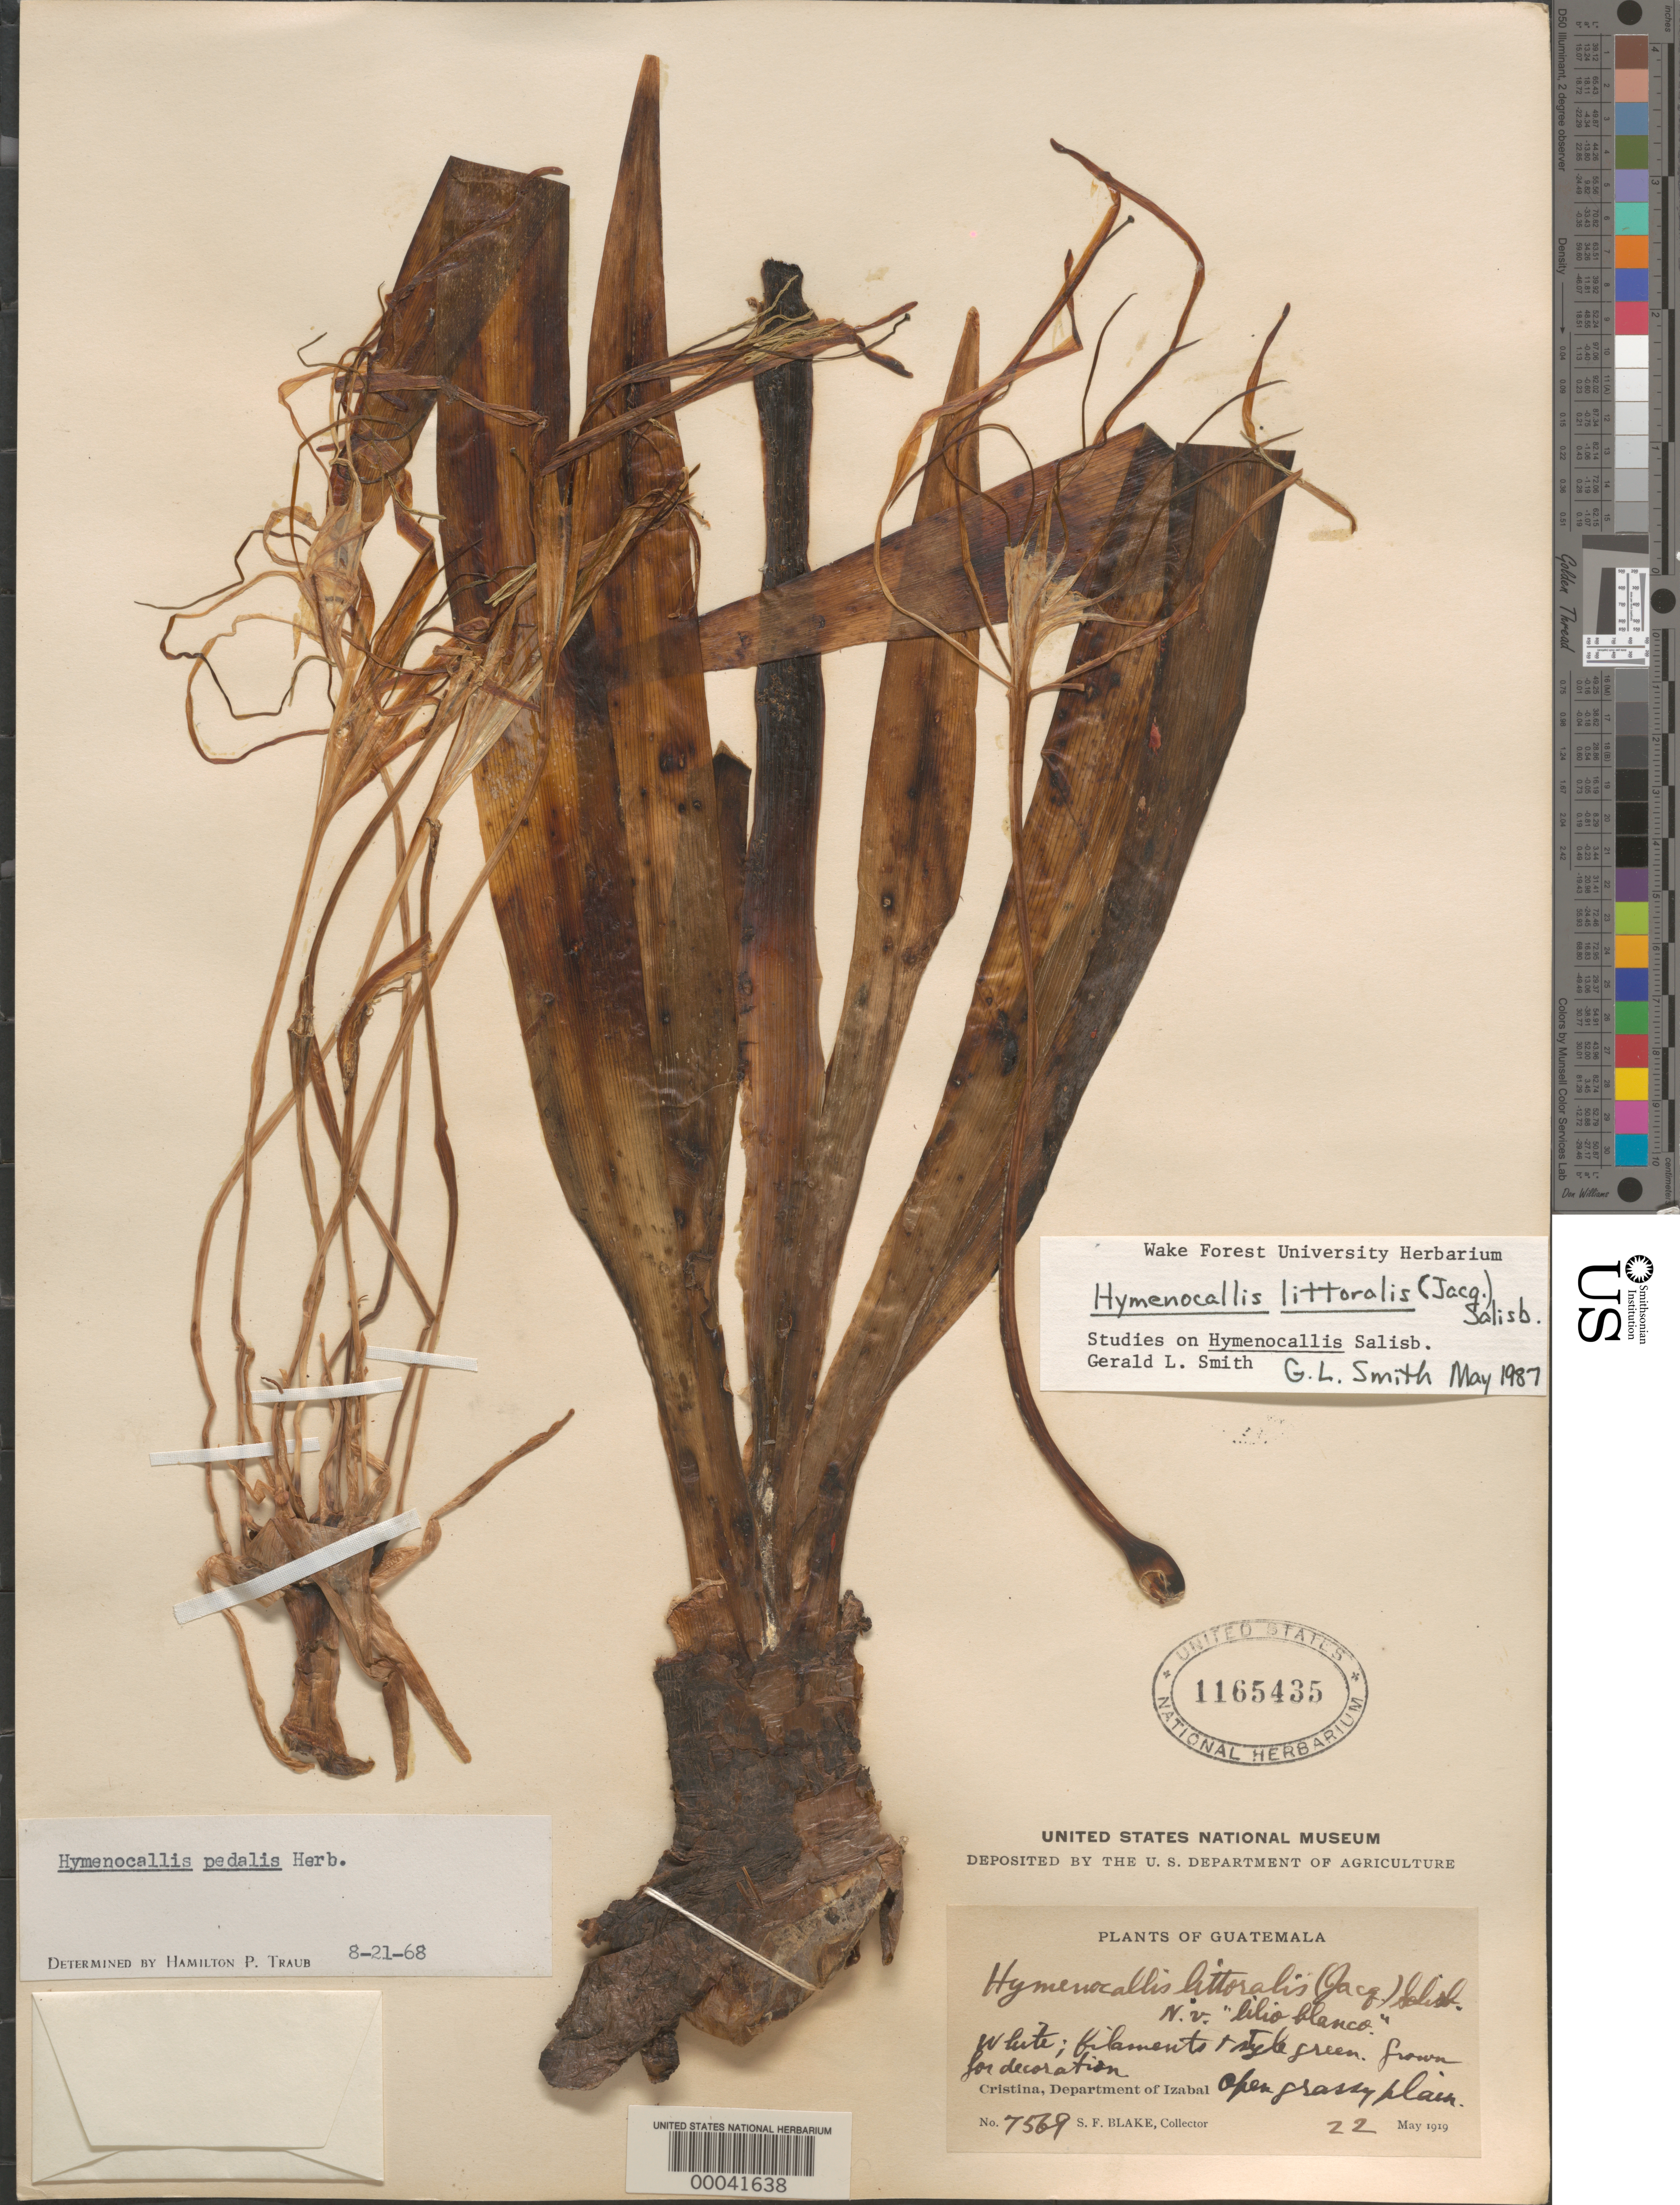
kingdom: Plantae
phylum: Tracheophyta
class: Liliopsida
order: Asparagales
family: Amaryllidaceae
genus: Hymenocallis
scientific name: Hymenocallis littoralis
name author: (Jacq.) Salisb.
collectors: S. Blake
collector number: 7569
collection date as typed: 22 May 1919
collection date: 1919-05-22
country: Guatemala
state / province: Izabal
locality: Cristina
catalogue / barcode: US 1165435